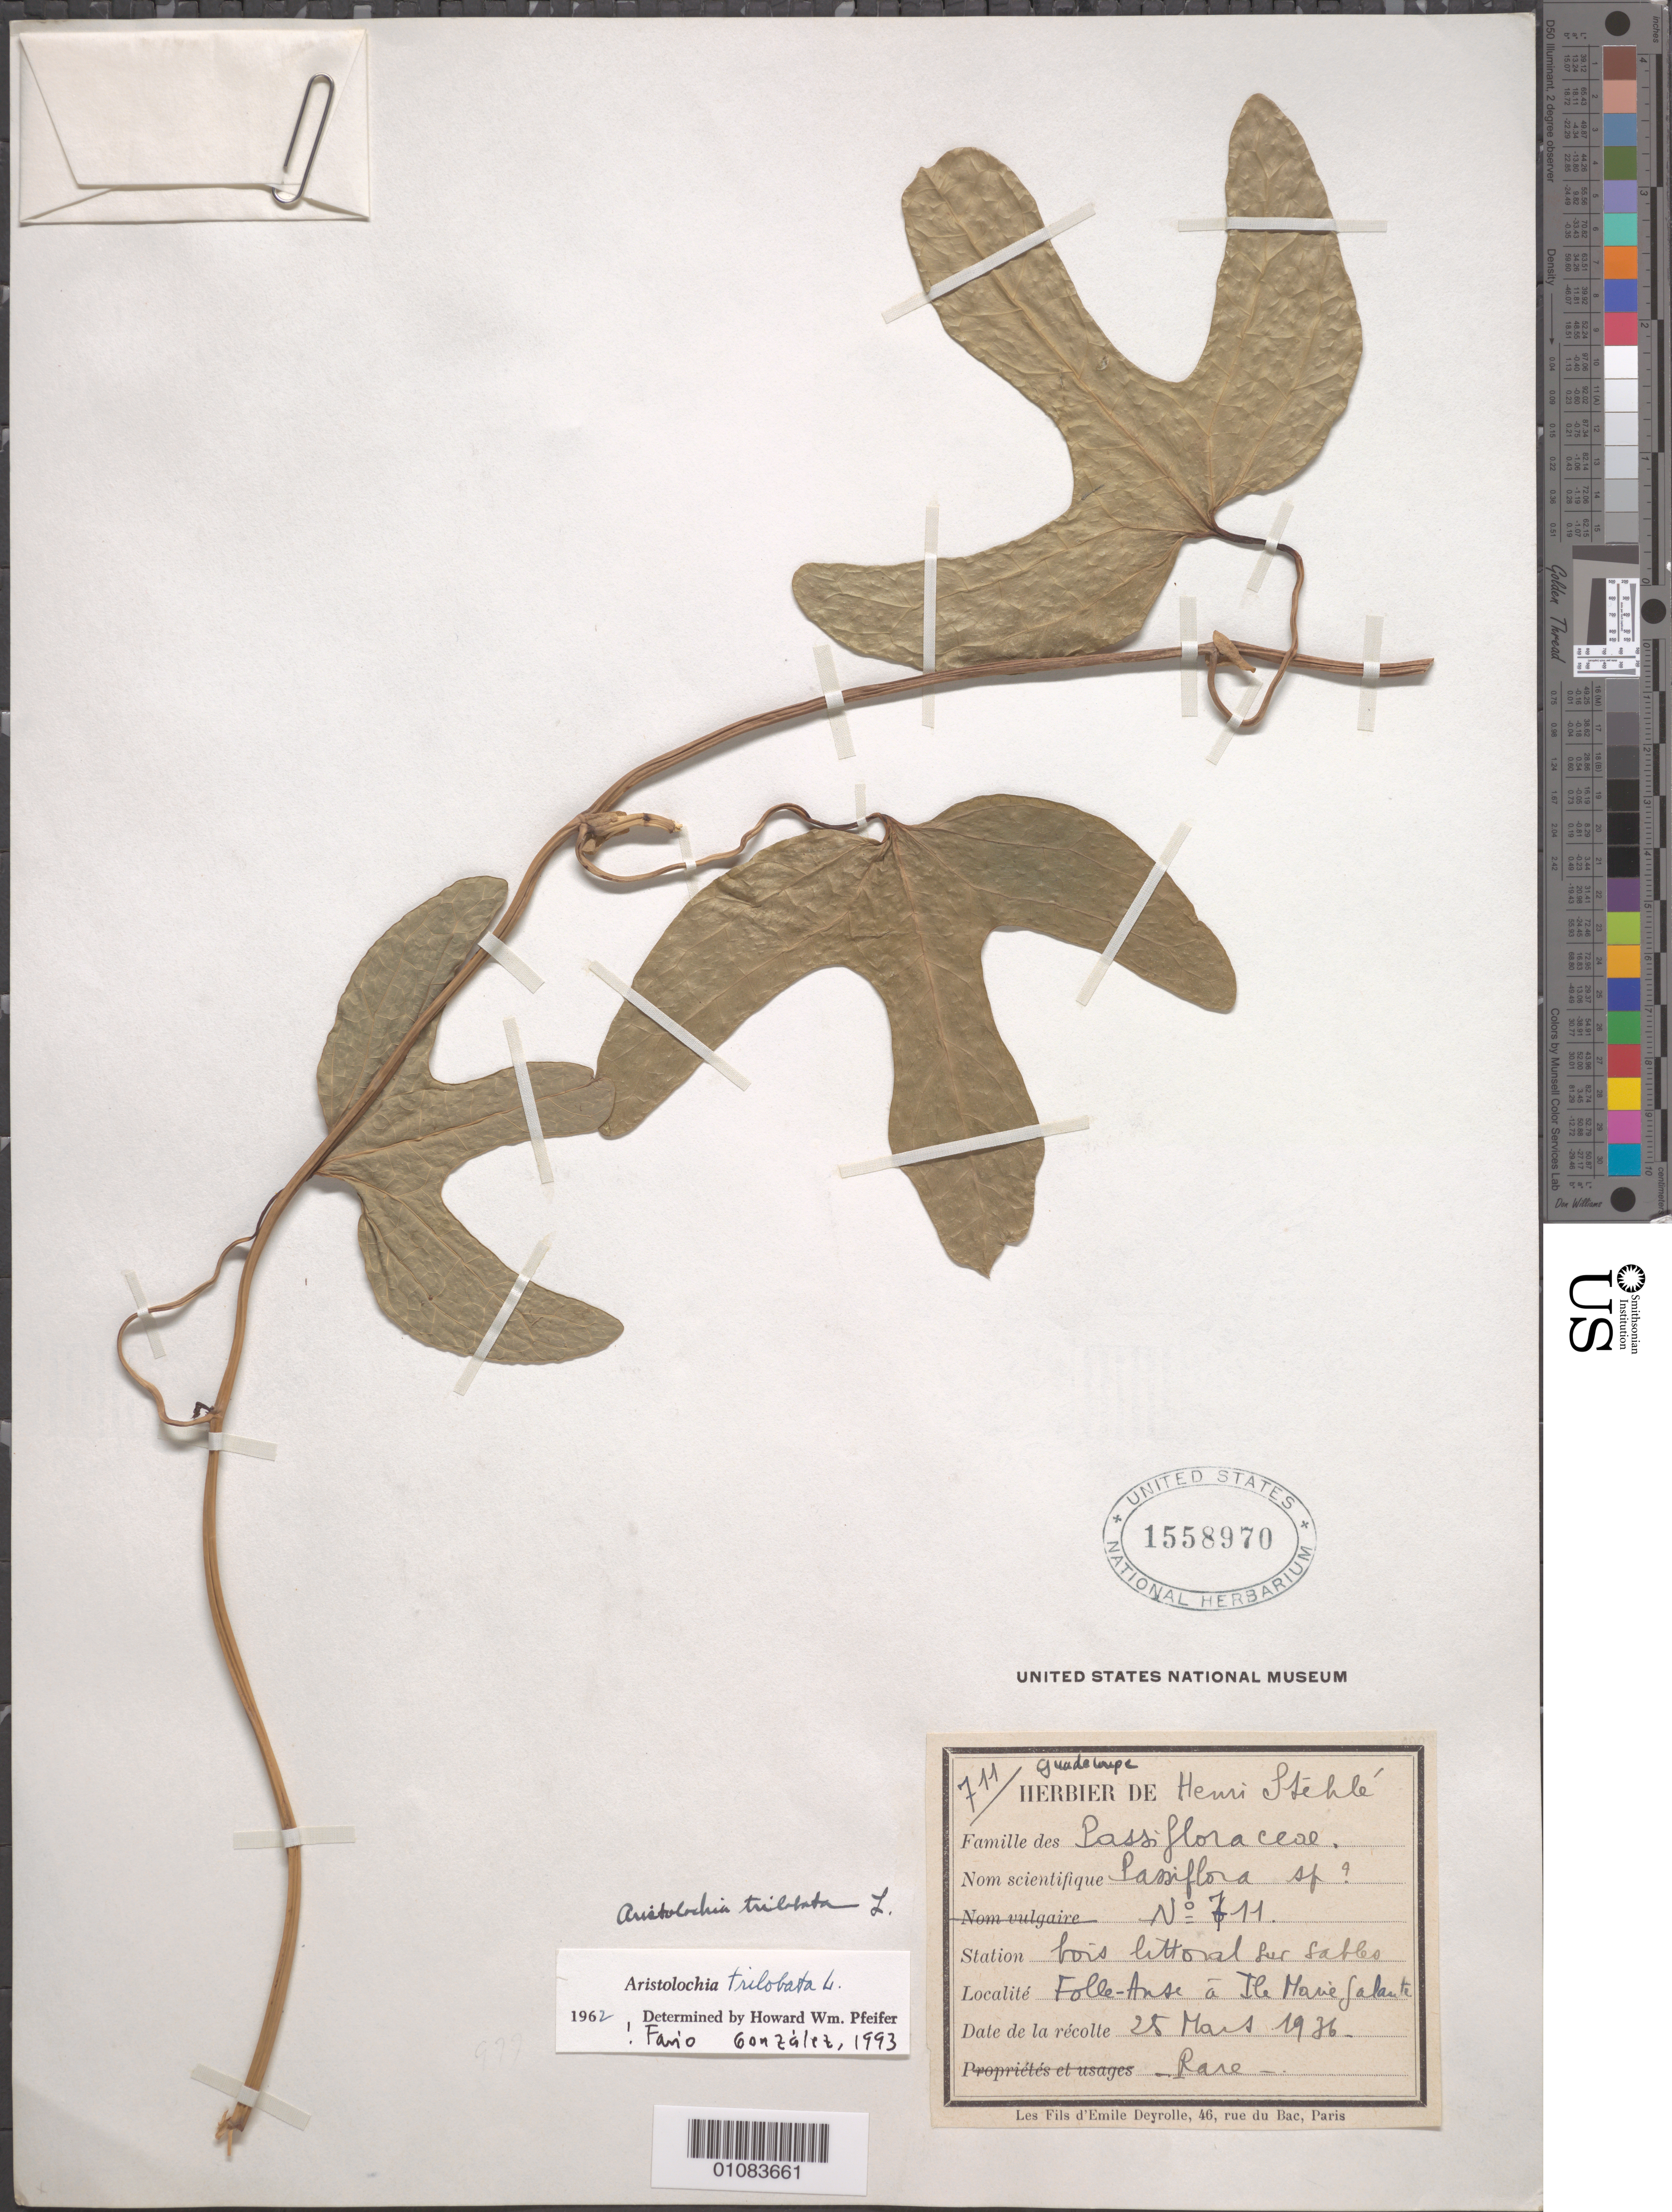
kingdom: Plantae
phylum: Tracheophyta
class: Magnoliopsida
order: Piperales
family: Aristolochiaceae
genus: Aristolochia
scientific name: Aristolochia trilobata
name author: L.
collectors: H. Stehlé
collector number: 711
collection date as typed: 25 Mar 1936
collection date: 1936-03-25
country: Guadeloupe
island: Marie Galante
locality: Folle-Anse a Ile Marie Galante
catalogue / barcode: US 1558970